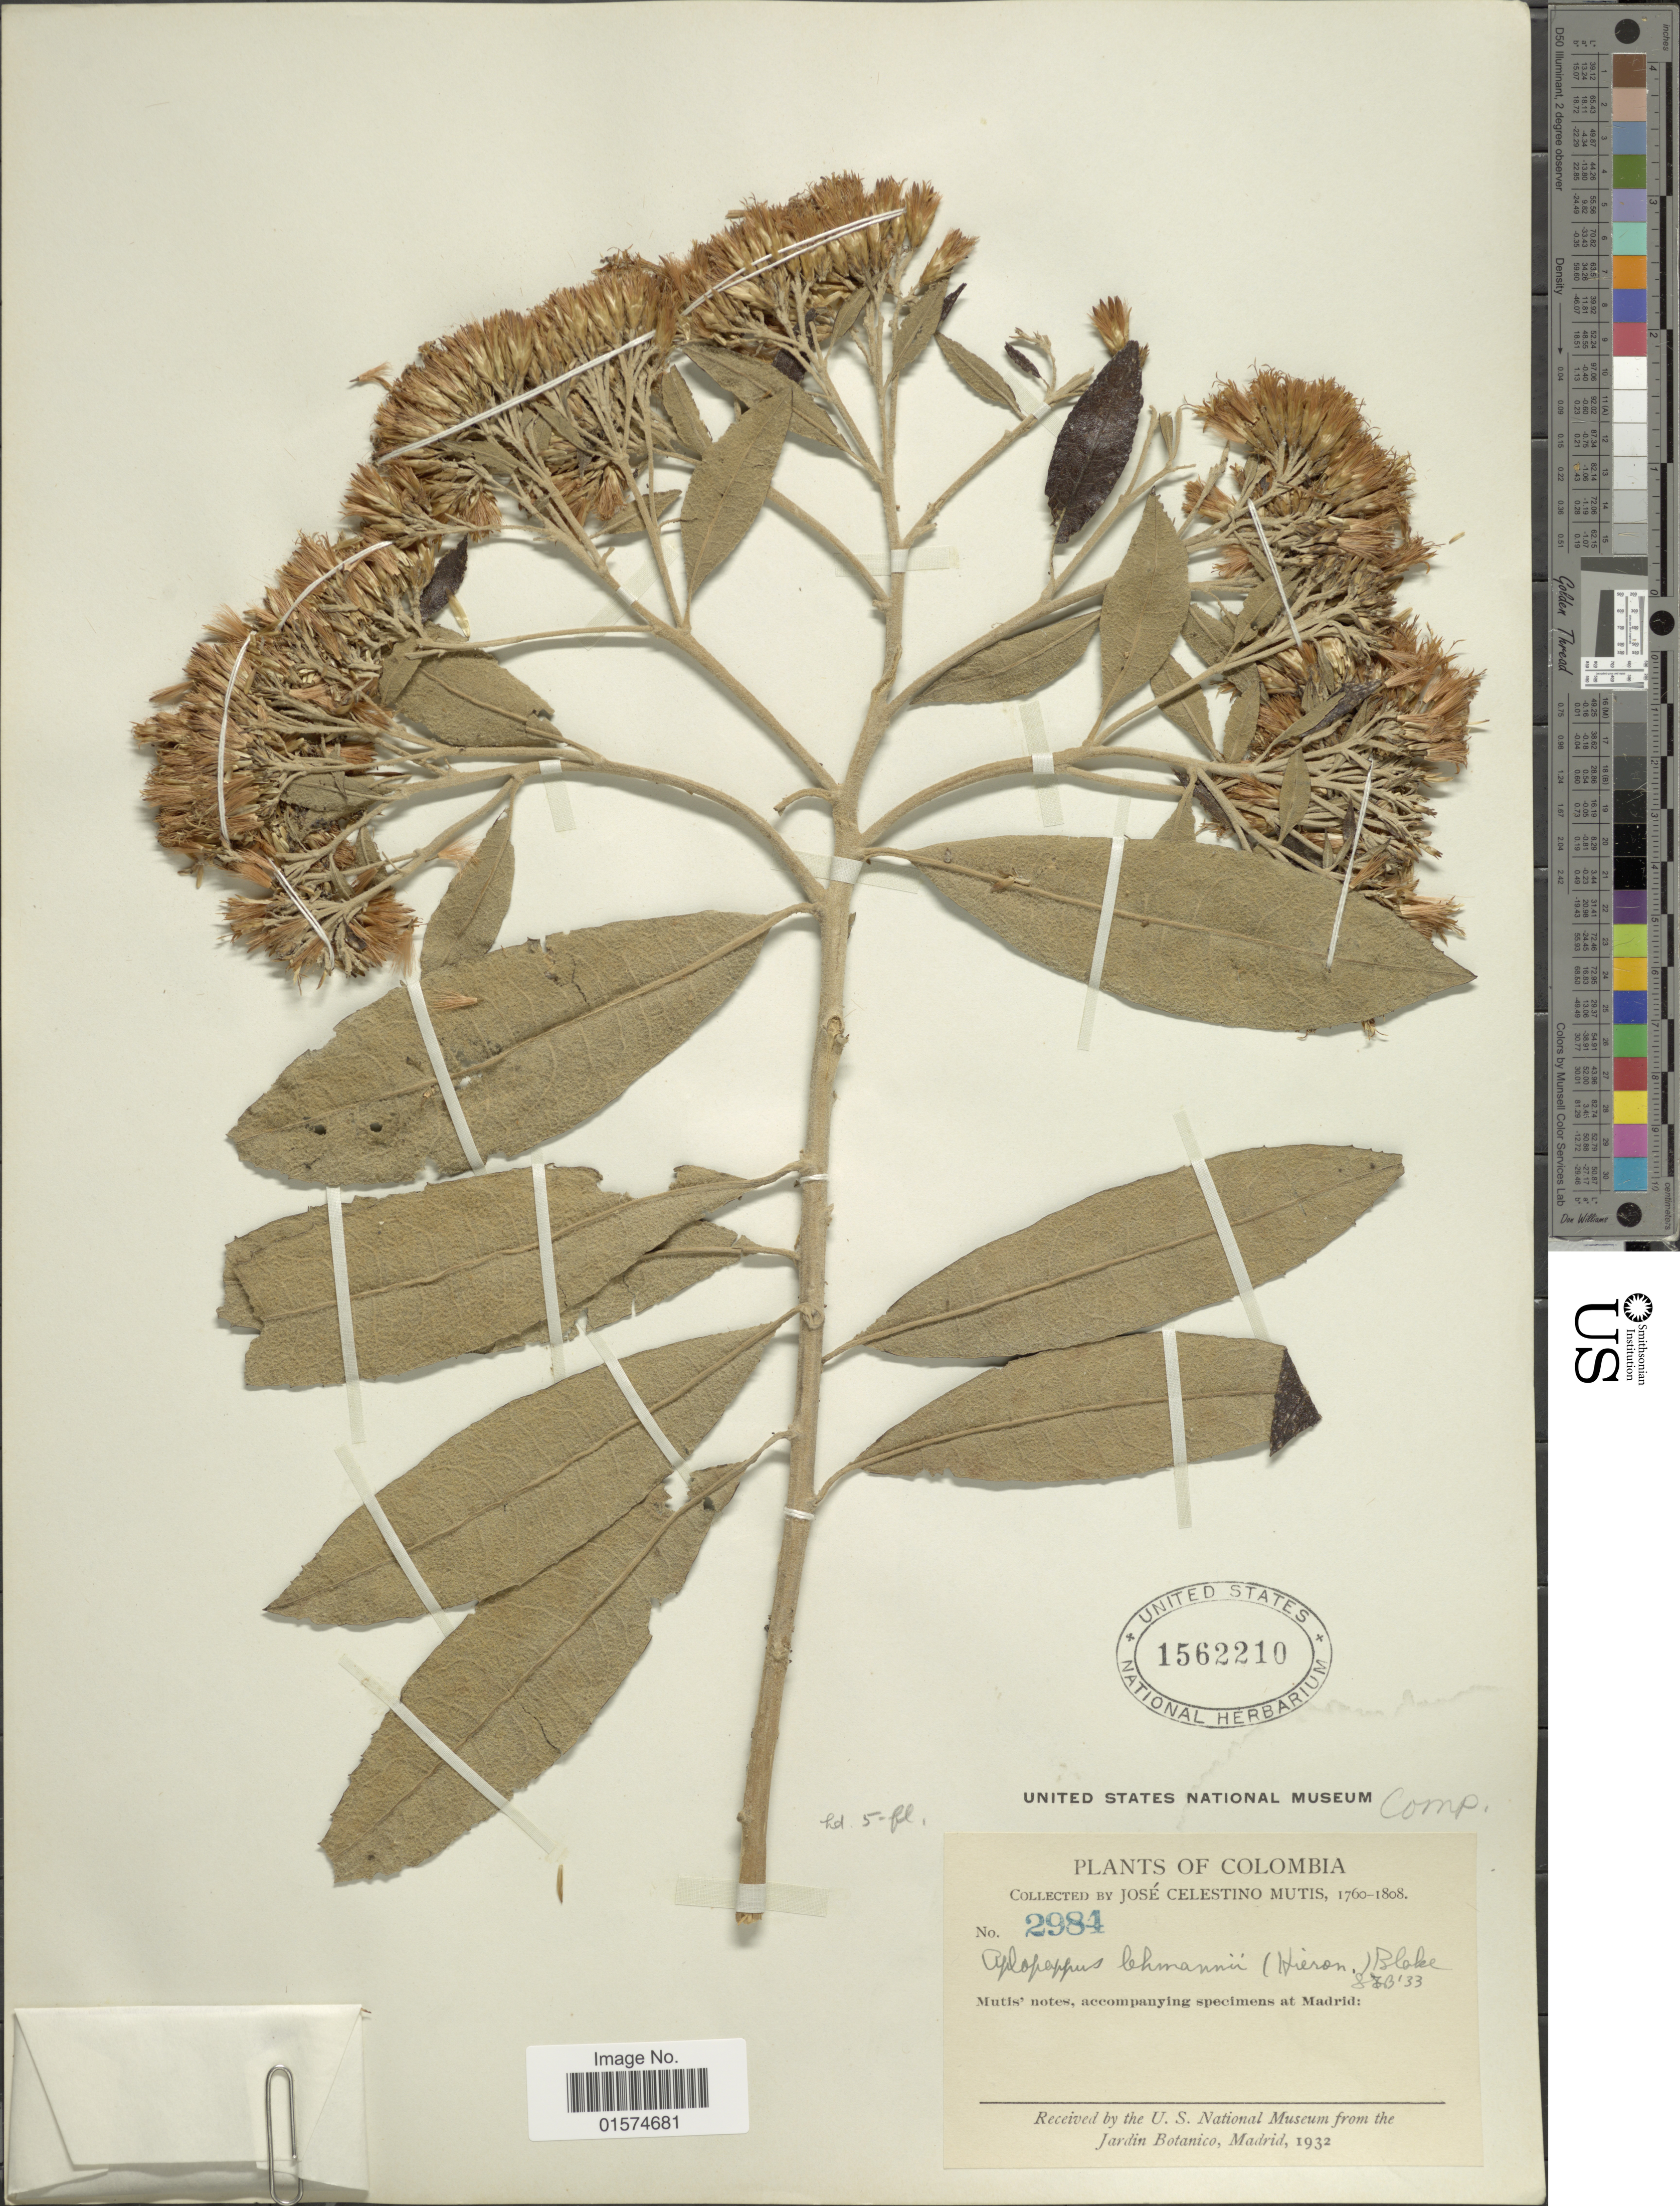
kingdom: Plantae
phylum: Tracheophyta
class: Magnoliopsida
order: Asterales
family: Asteraceae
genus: Llerasia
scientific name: Llerasia hypoleuca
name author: (Turcz.) Cuatrec.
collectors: J. C. B. Mutis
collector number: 2984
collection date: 1760/1808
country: Colombia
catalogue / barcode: US 1562210